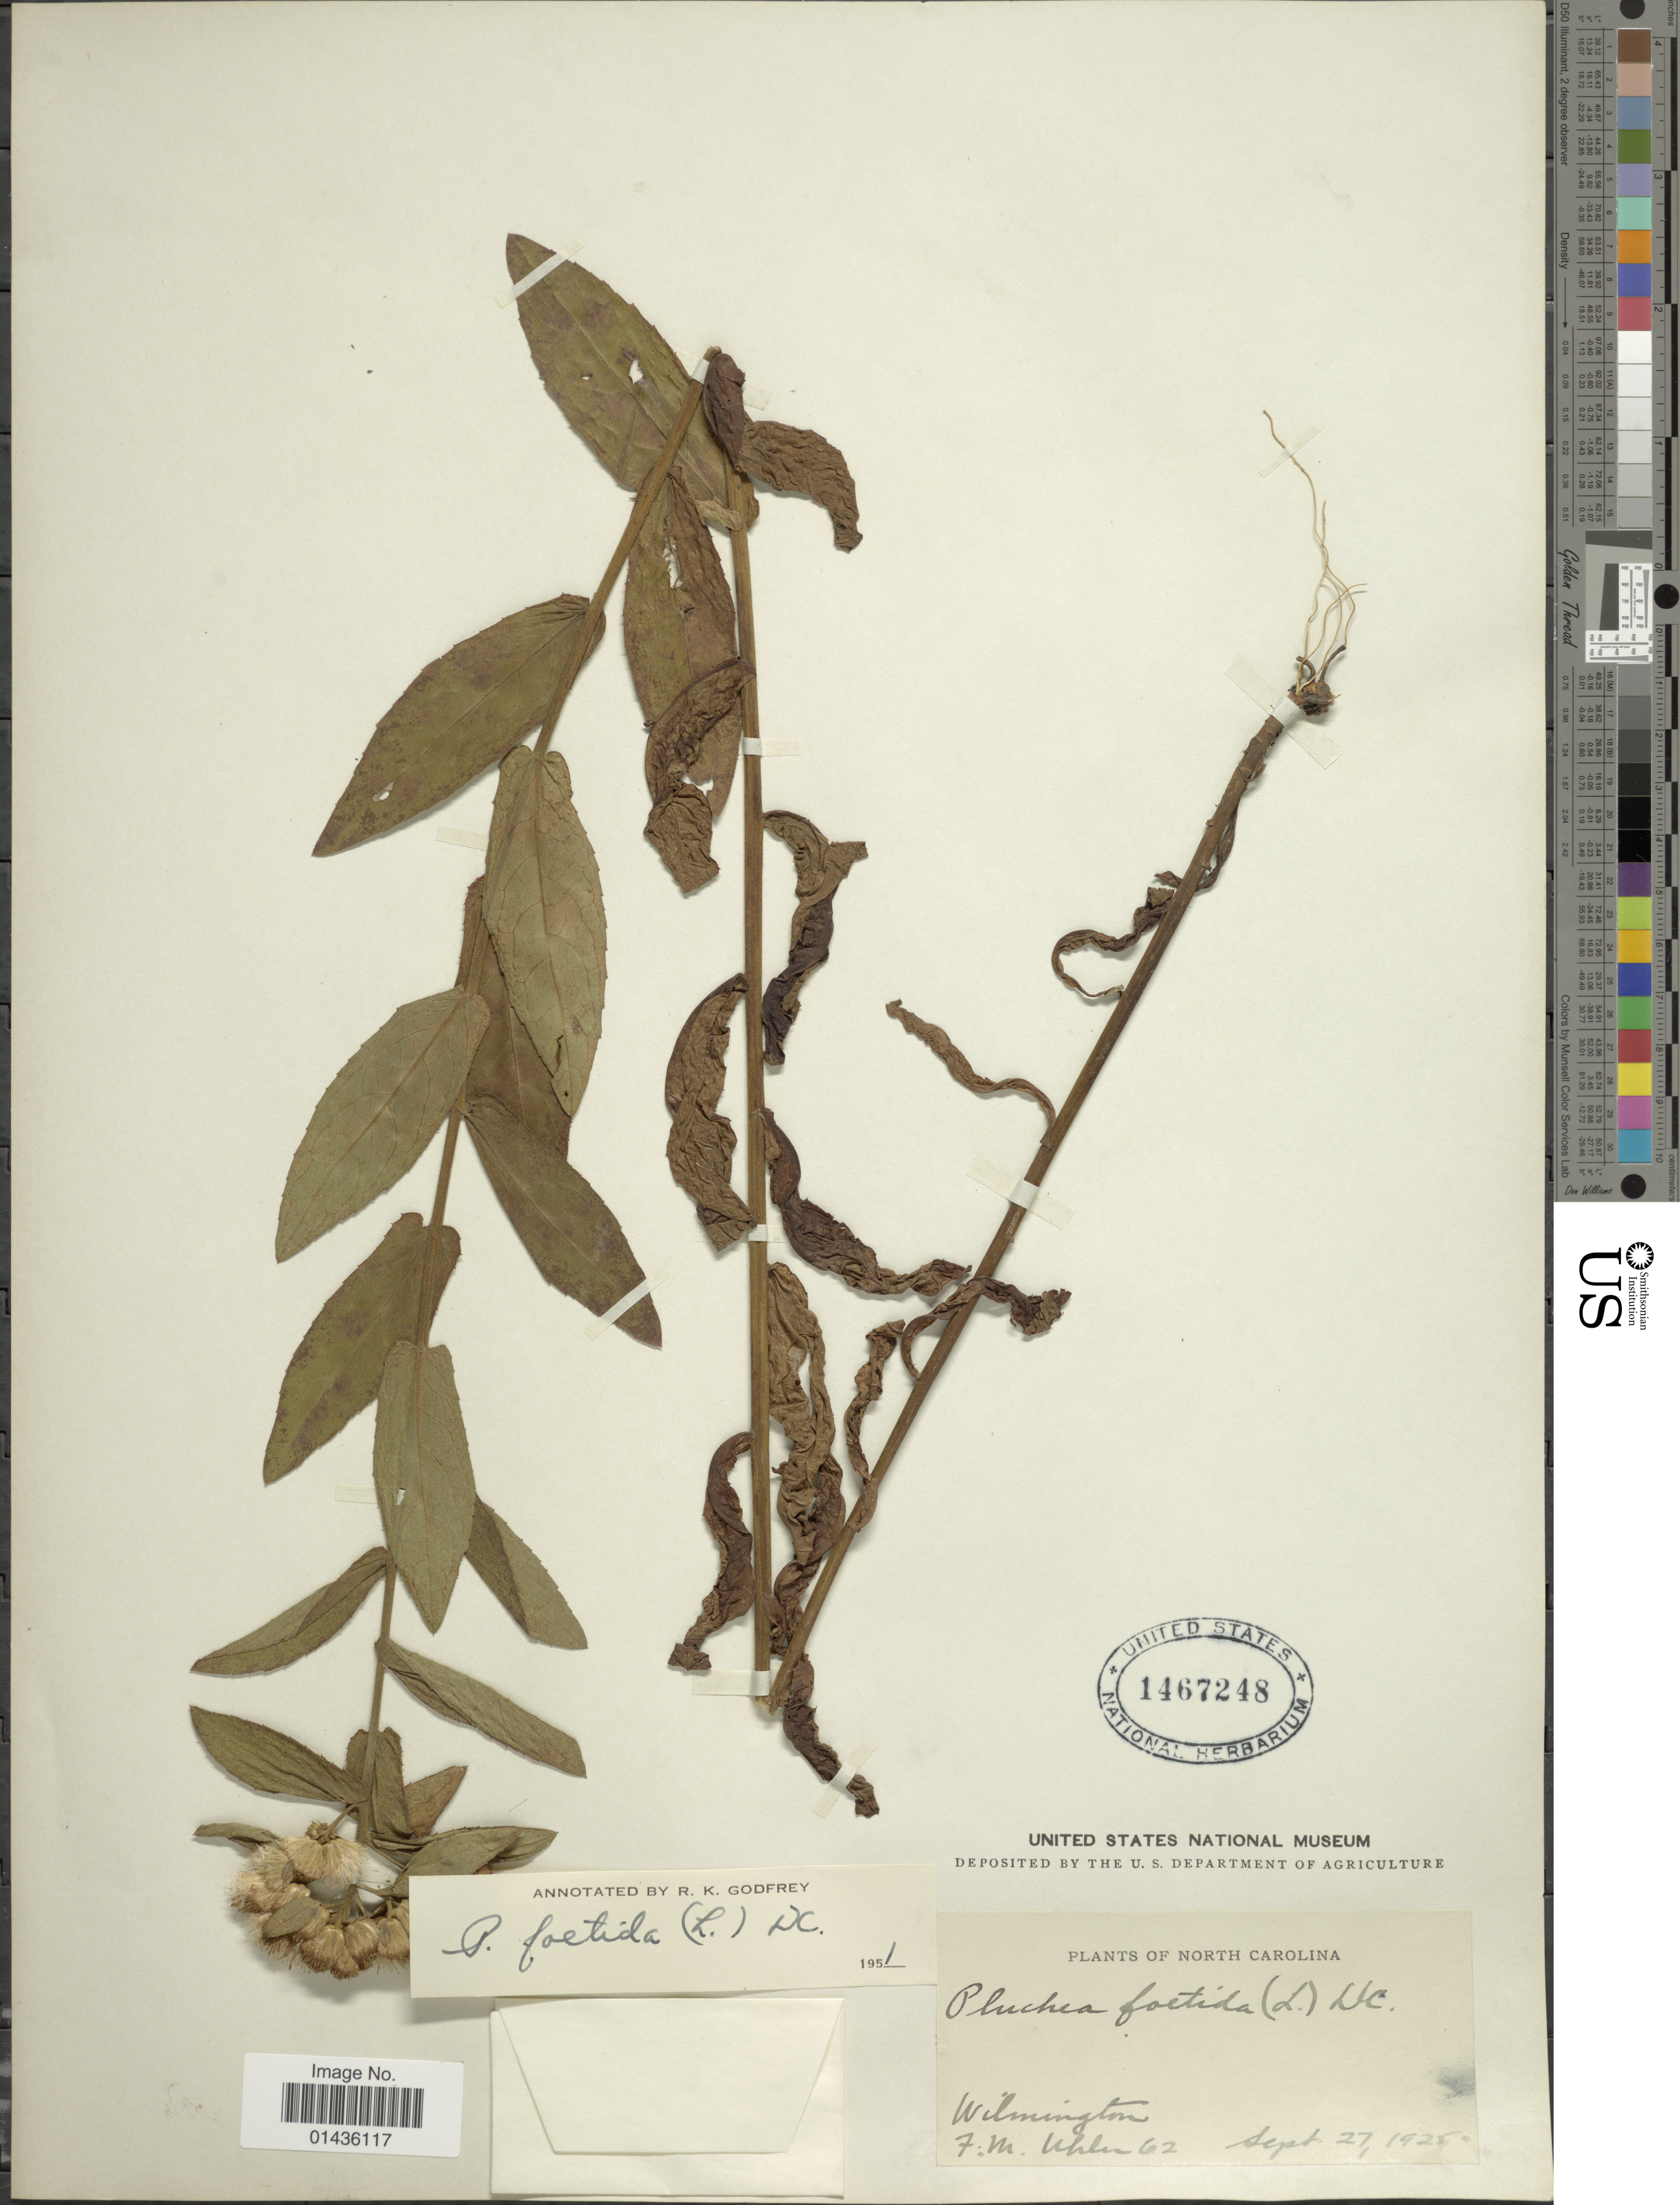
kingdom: Plantae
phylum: Tracheophyta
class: Magnoliopsida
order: Asterales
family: Asteraceae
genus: Pluchea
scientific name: Pluchea foetida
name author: (L.) DC.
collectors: F. M. Uhler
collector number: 62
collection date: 1925-09-27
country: United States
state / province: North Carolina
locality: Wilmington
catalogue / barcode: US 1467248